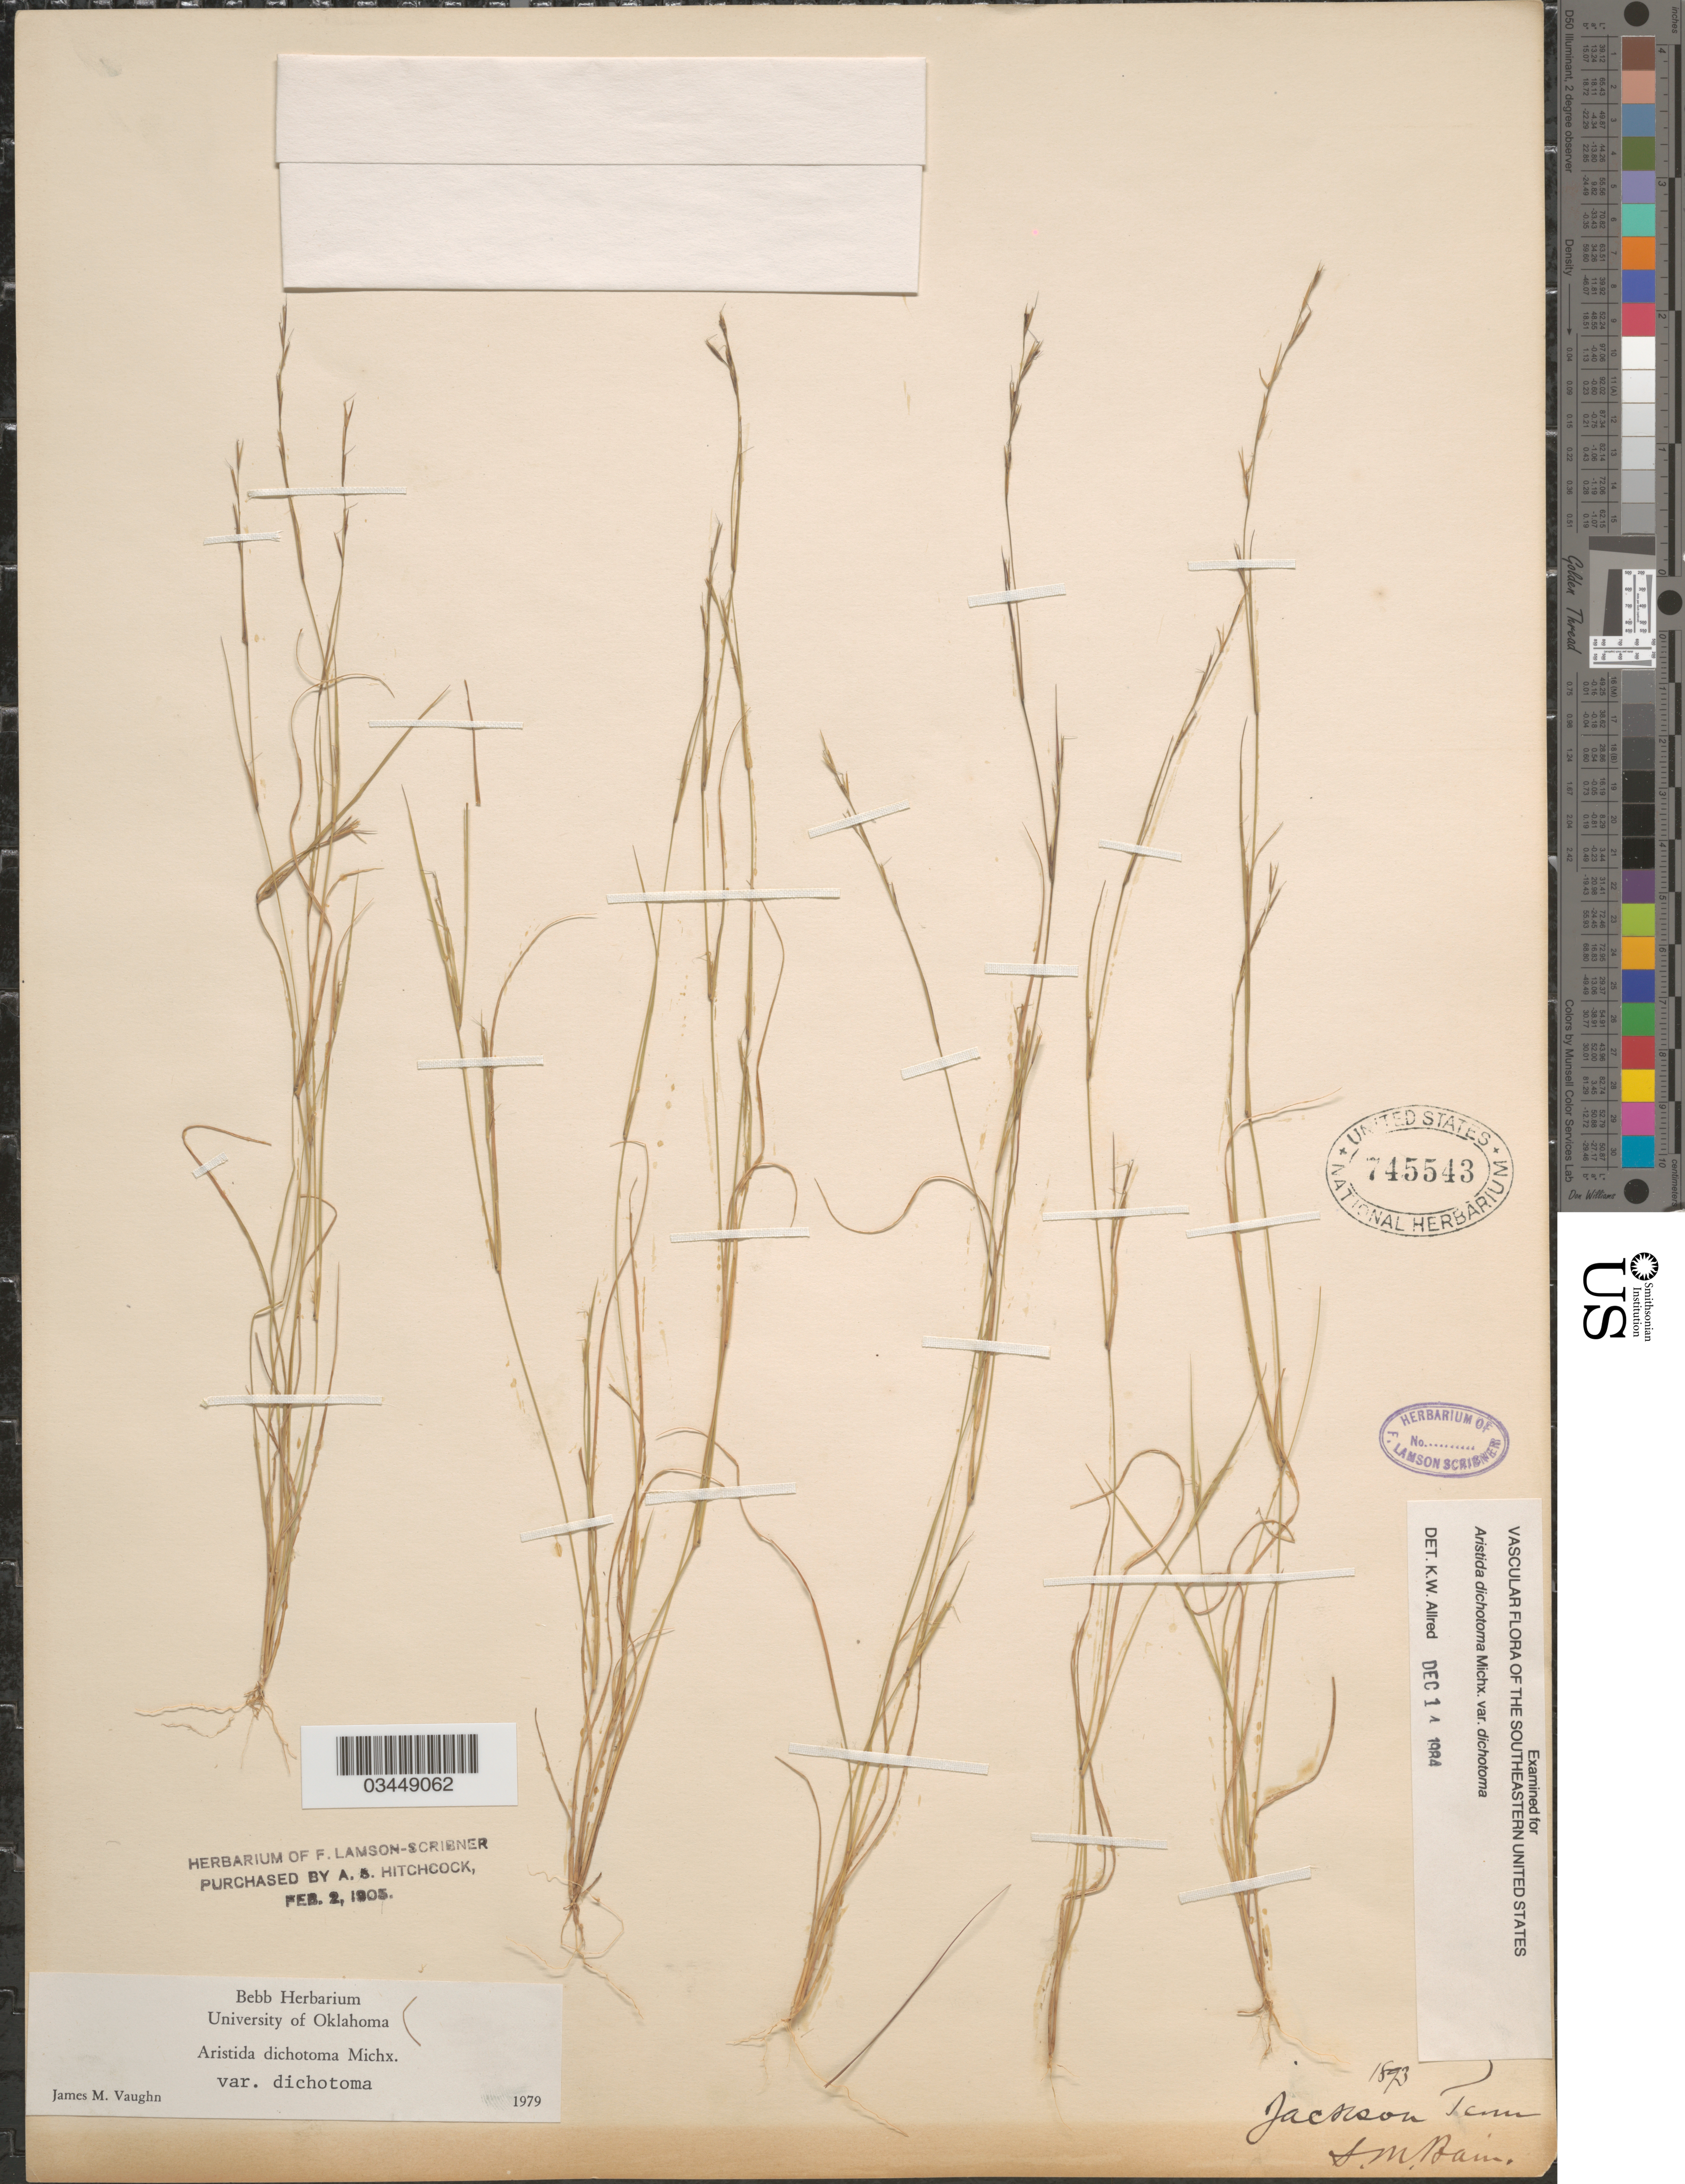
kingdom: Plantae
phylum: Tracheophyta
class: Liliopsida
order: Poales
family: Poaceae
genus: Aristida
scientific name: Aristida dichotoma var. dichotoma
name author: Michx.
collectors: S. M. Bain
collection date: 1893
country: United States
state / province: Tennessee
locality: Jackson.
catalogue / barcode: US 745543